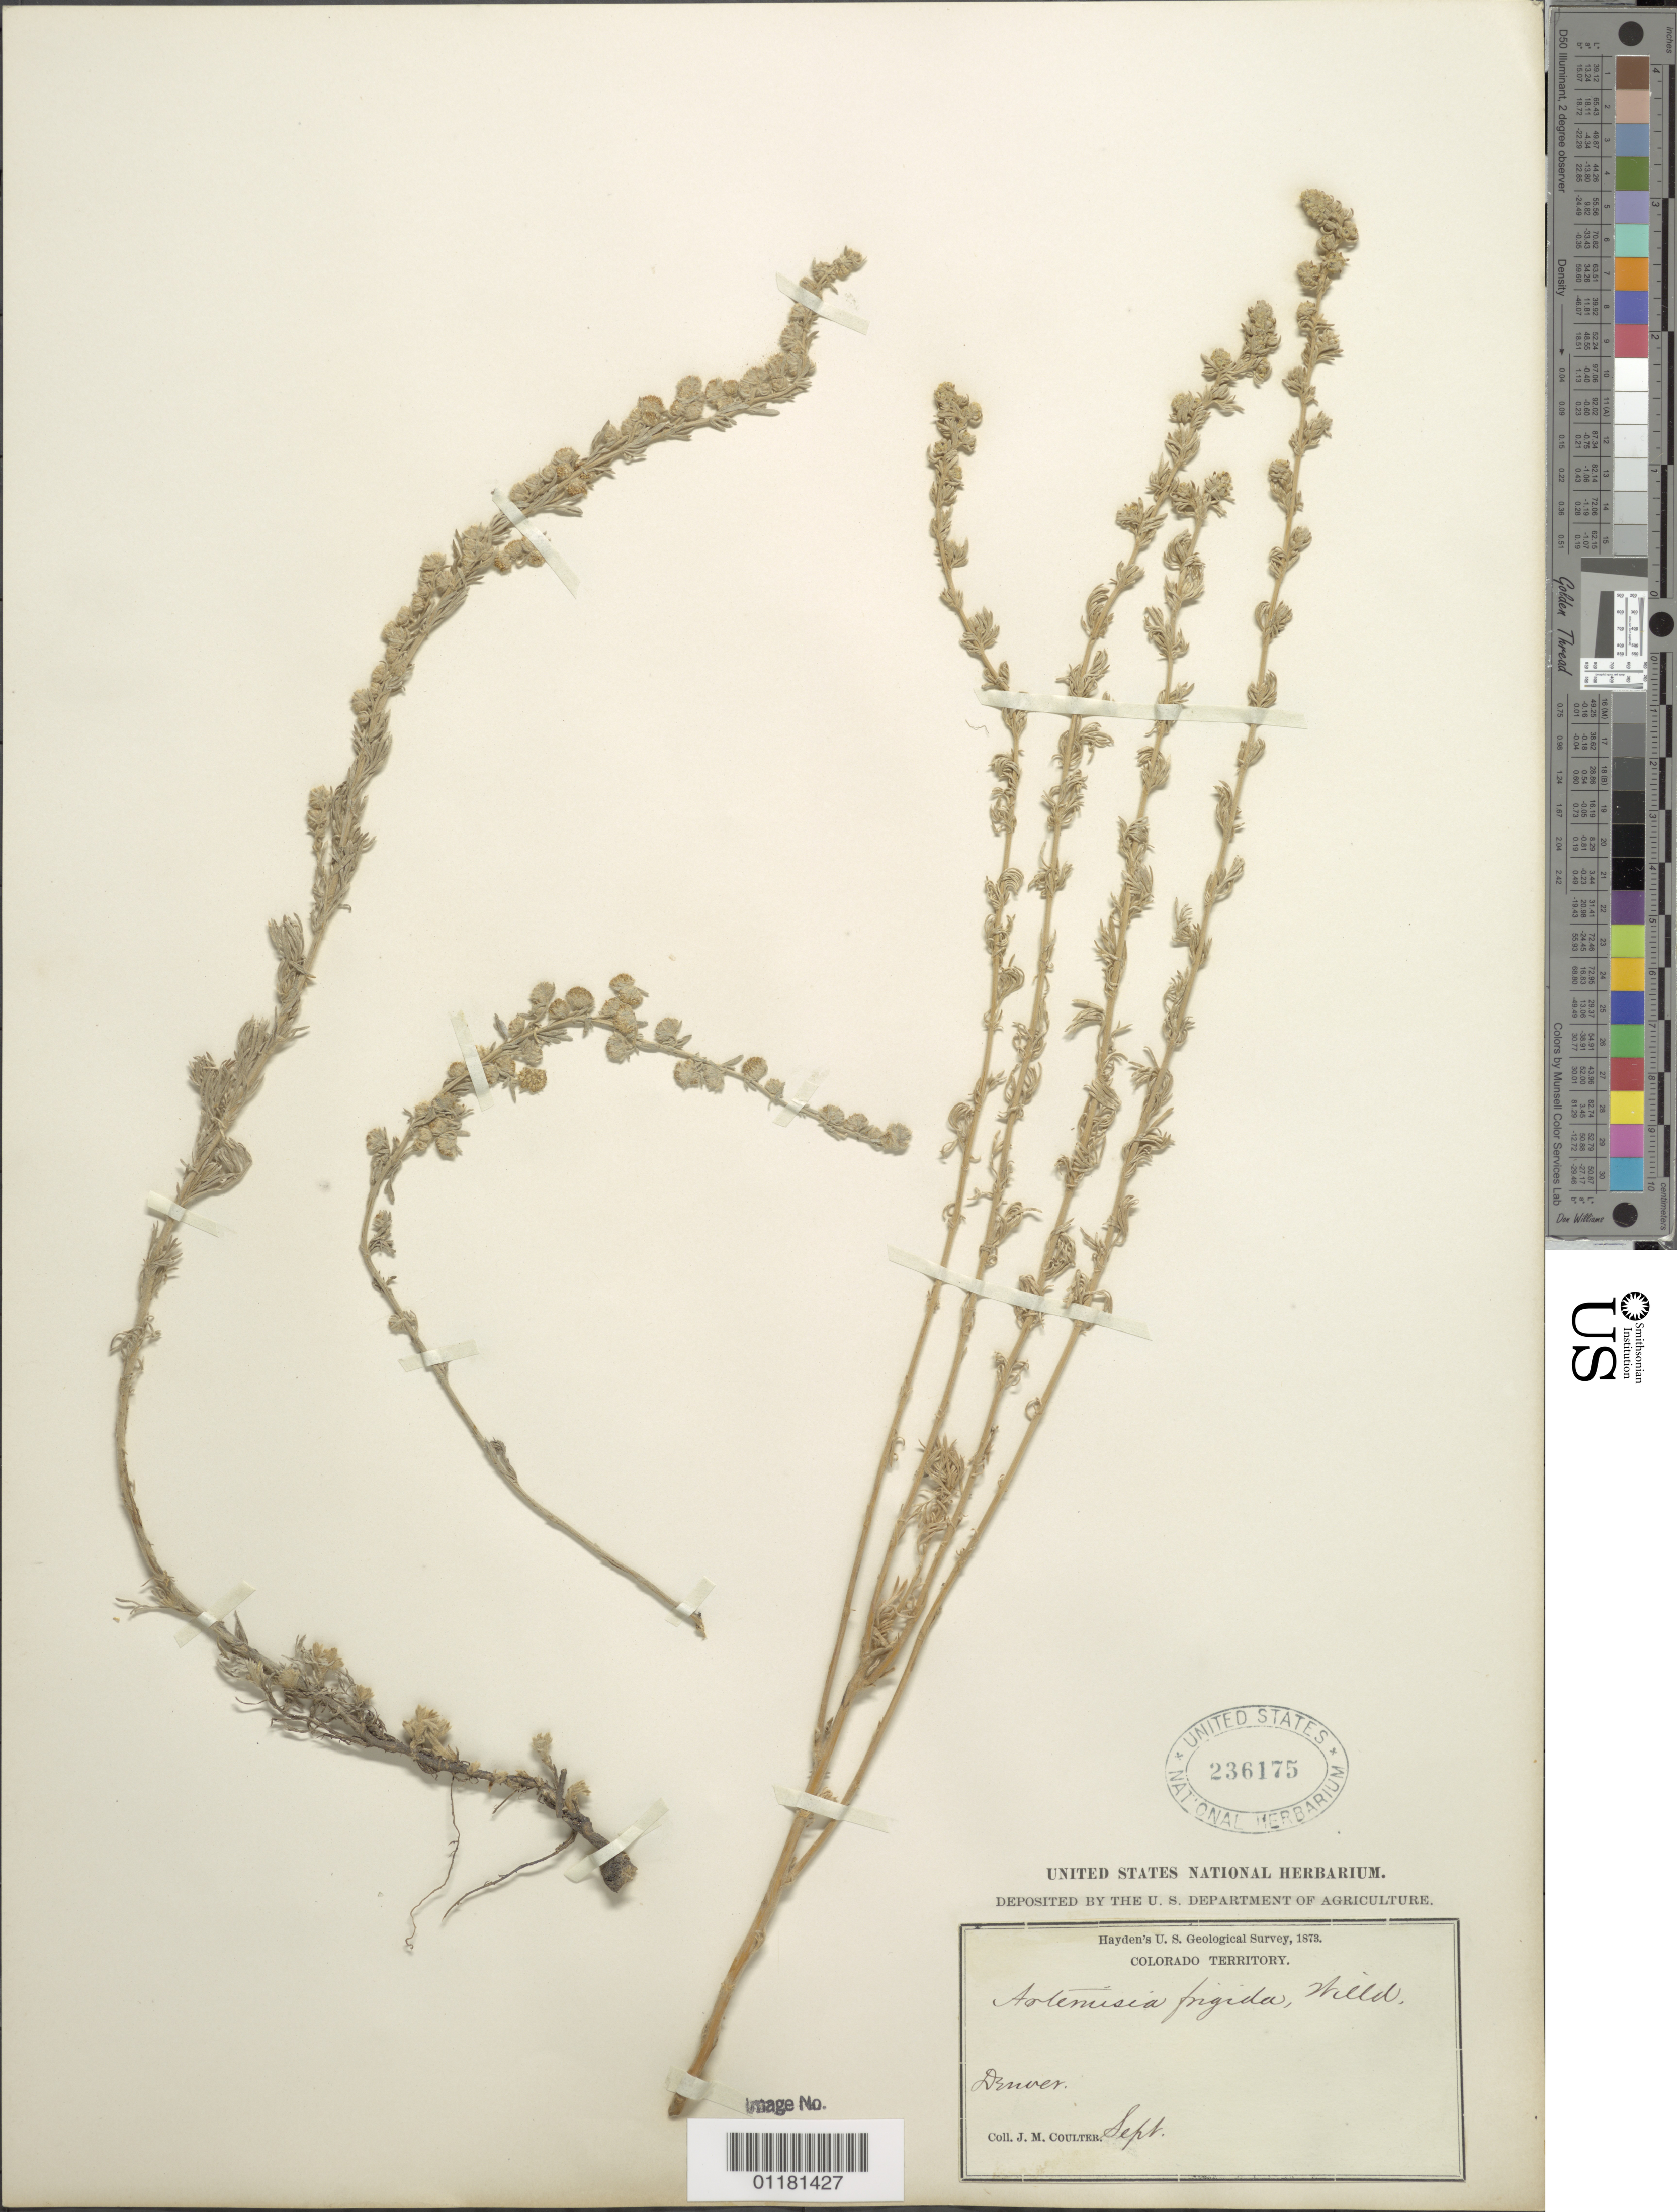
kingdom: Plantae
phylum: Tracheophyta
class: Magnoliopsida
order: Asterales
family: Asteraceae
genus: Artemisia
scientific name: Artemisia frigida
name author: Willd.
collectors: J. M. Coulter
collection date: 1873-09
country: United States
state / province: Colorado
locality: Denver, Colorado Territory.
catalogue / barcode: US 236175